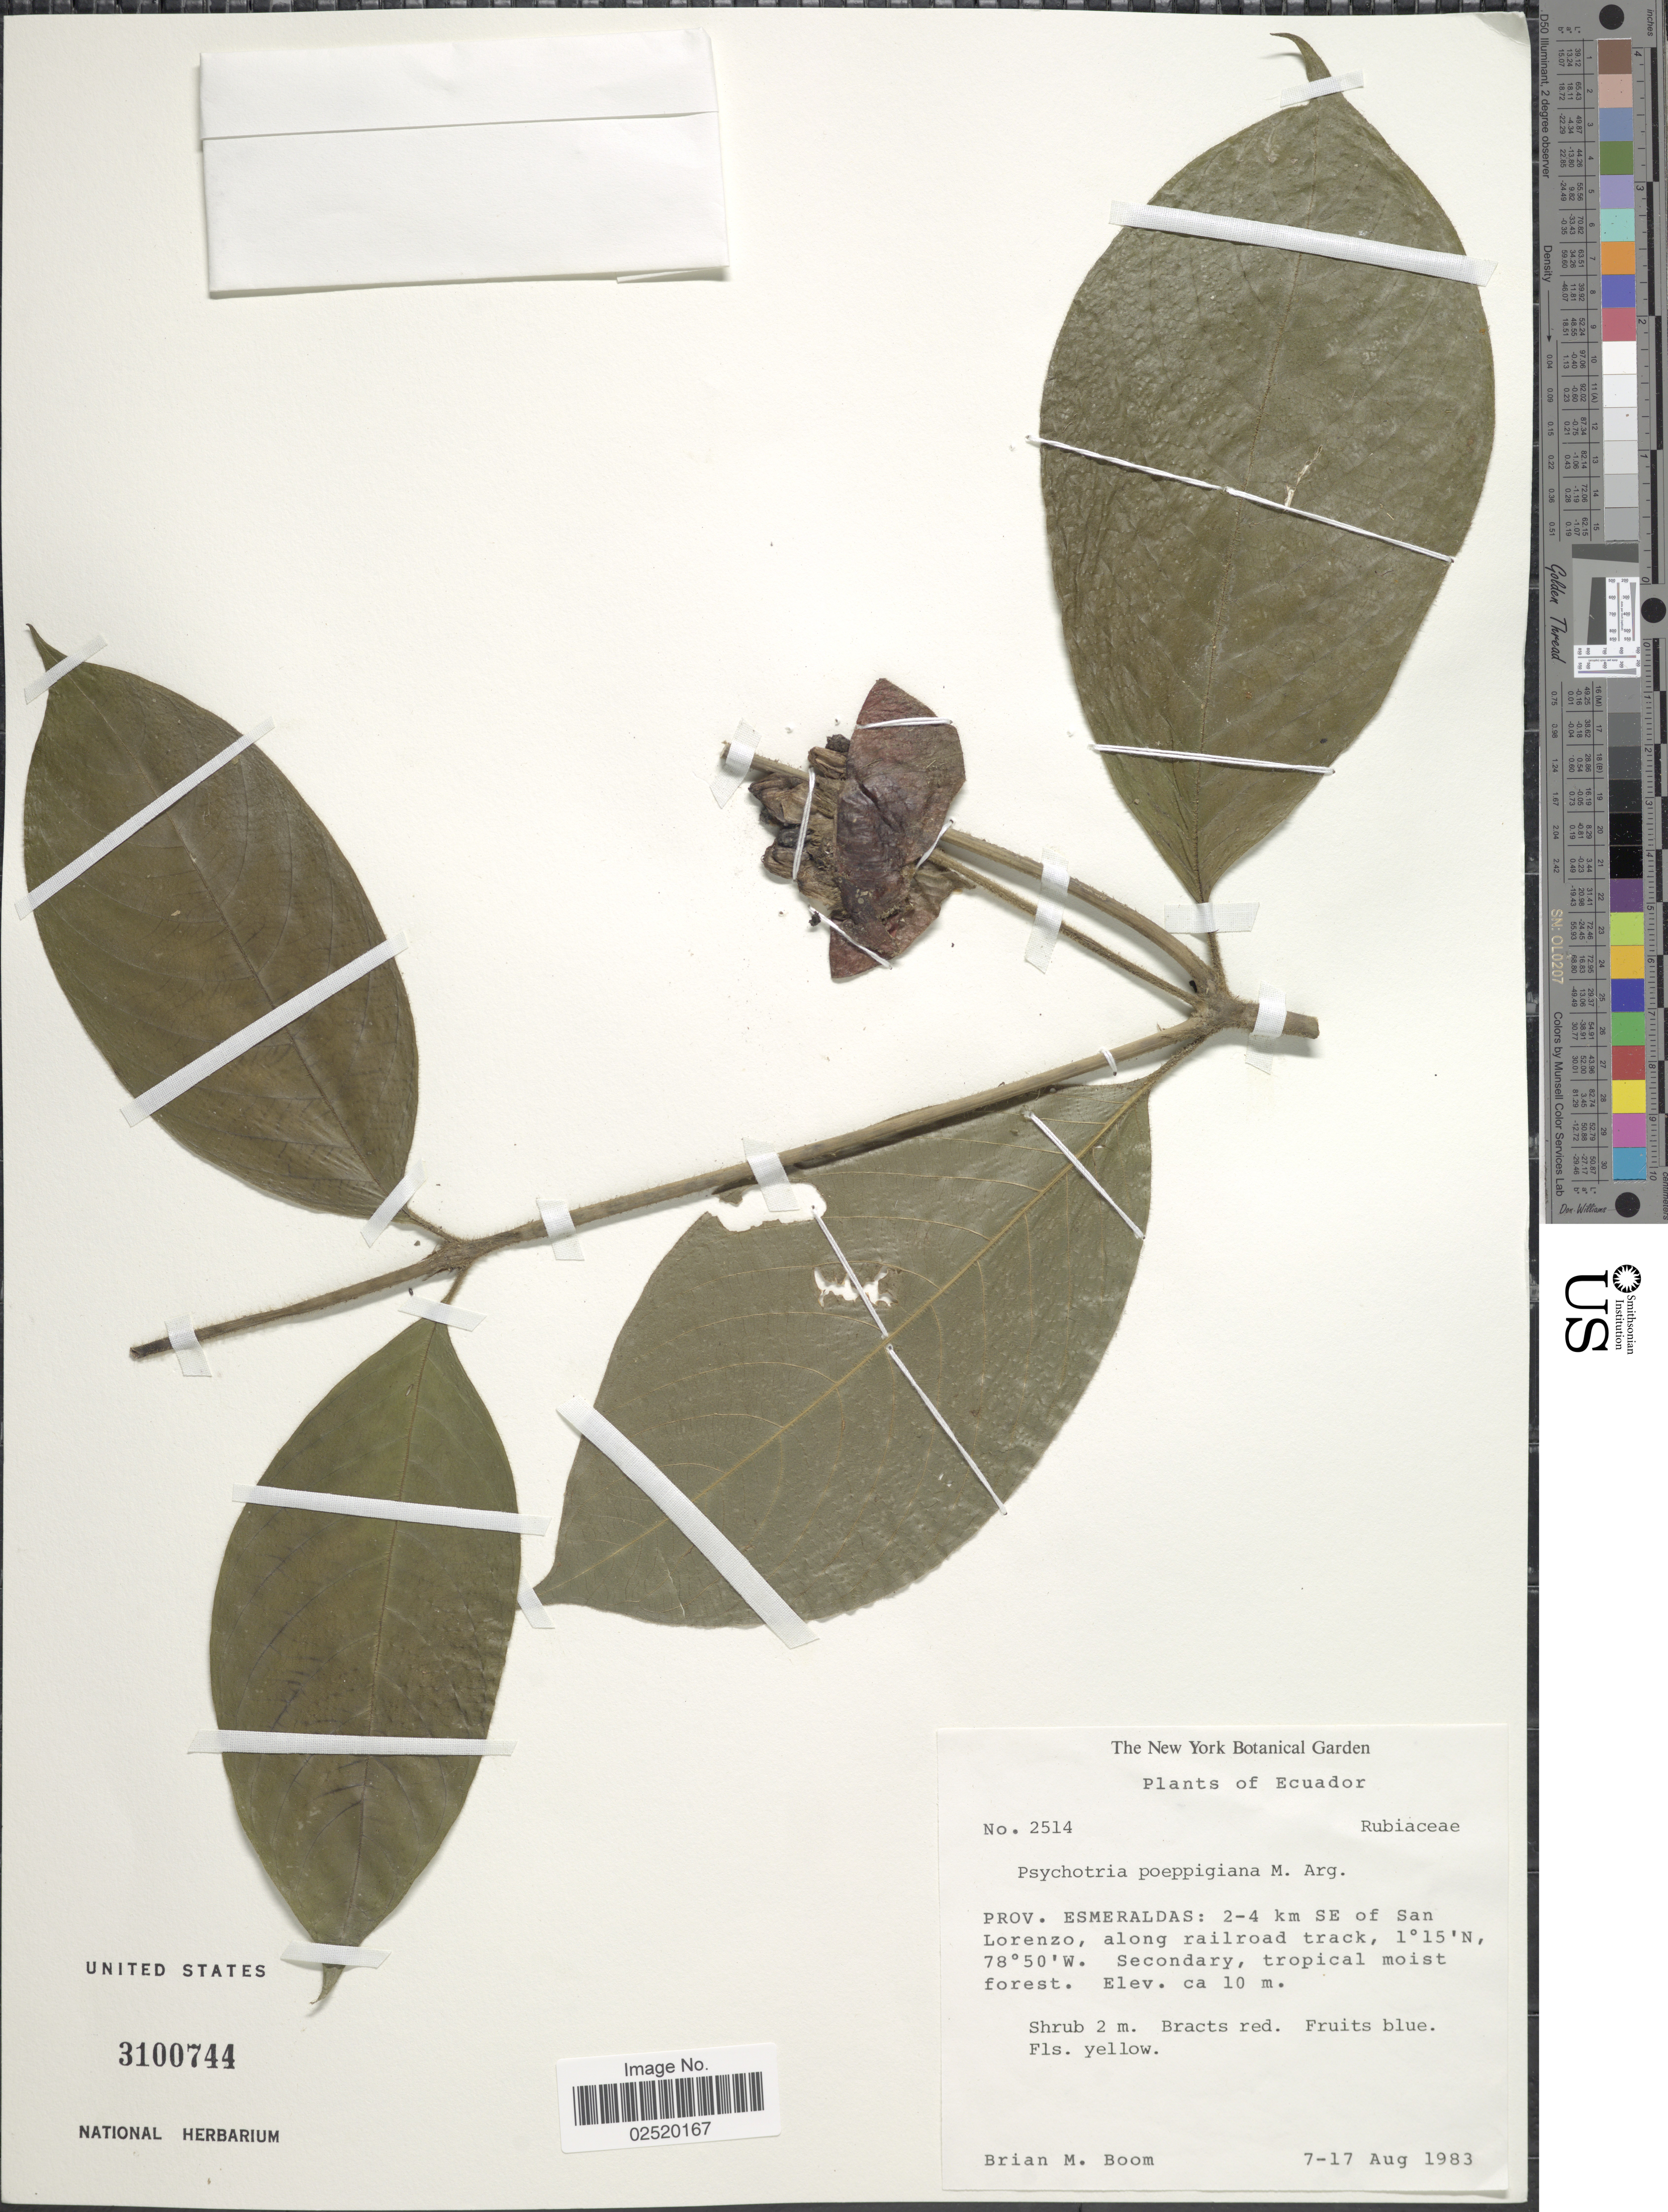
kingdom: Plantae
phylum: Tracheophyta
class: Magnoliopsida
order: Gentianales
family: Rubiaceae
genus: Psychotria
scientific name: Psychotria poeppigiana subsp. poeppigiana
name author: Müll. Arg.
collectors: B. M. Boom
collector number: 2514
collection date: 1953-08-07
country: Ecuador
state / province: Esmeraldas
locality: Prov. Esmeraldas: 2-4 km SE of San Lorenzo, along railroad track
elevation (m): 10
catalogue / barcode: US 3100744